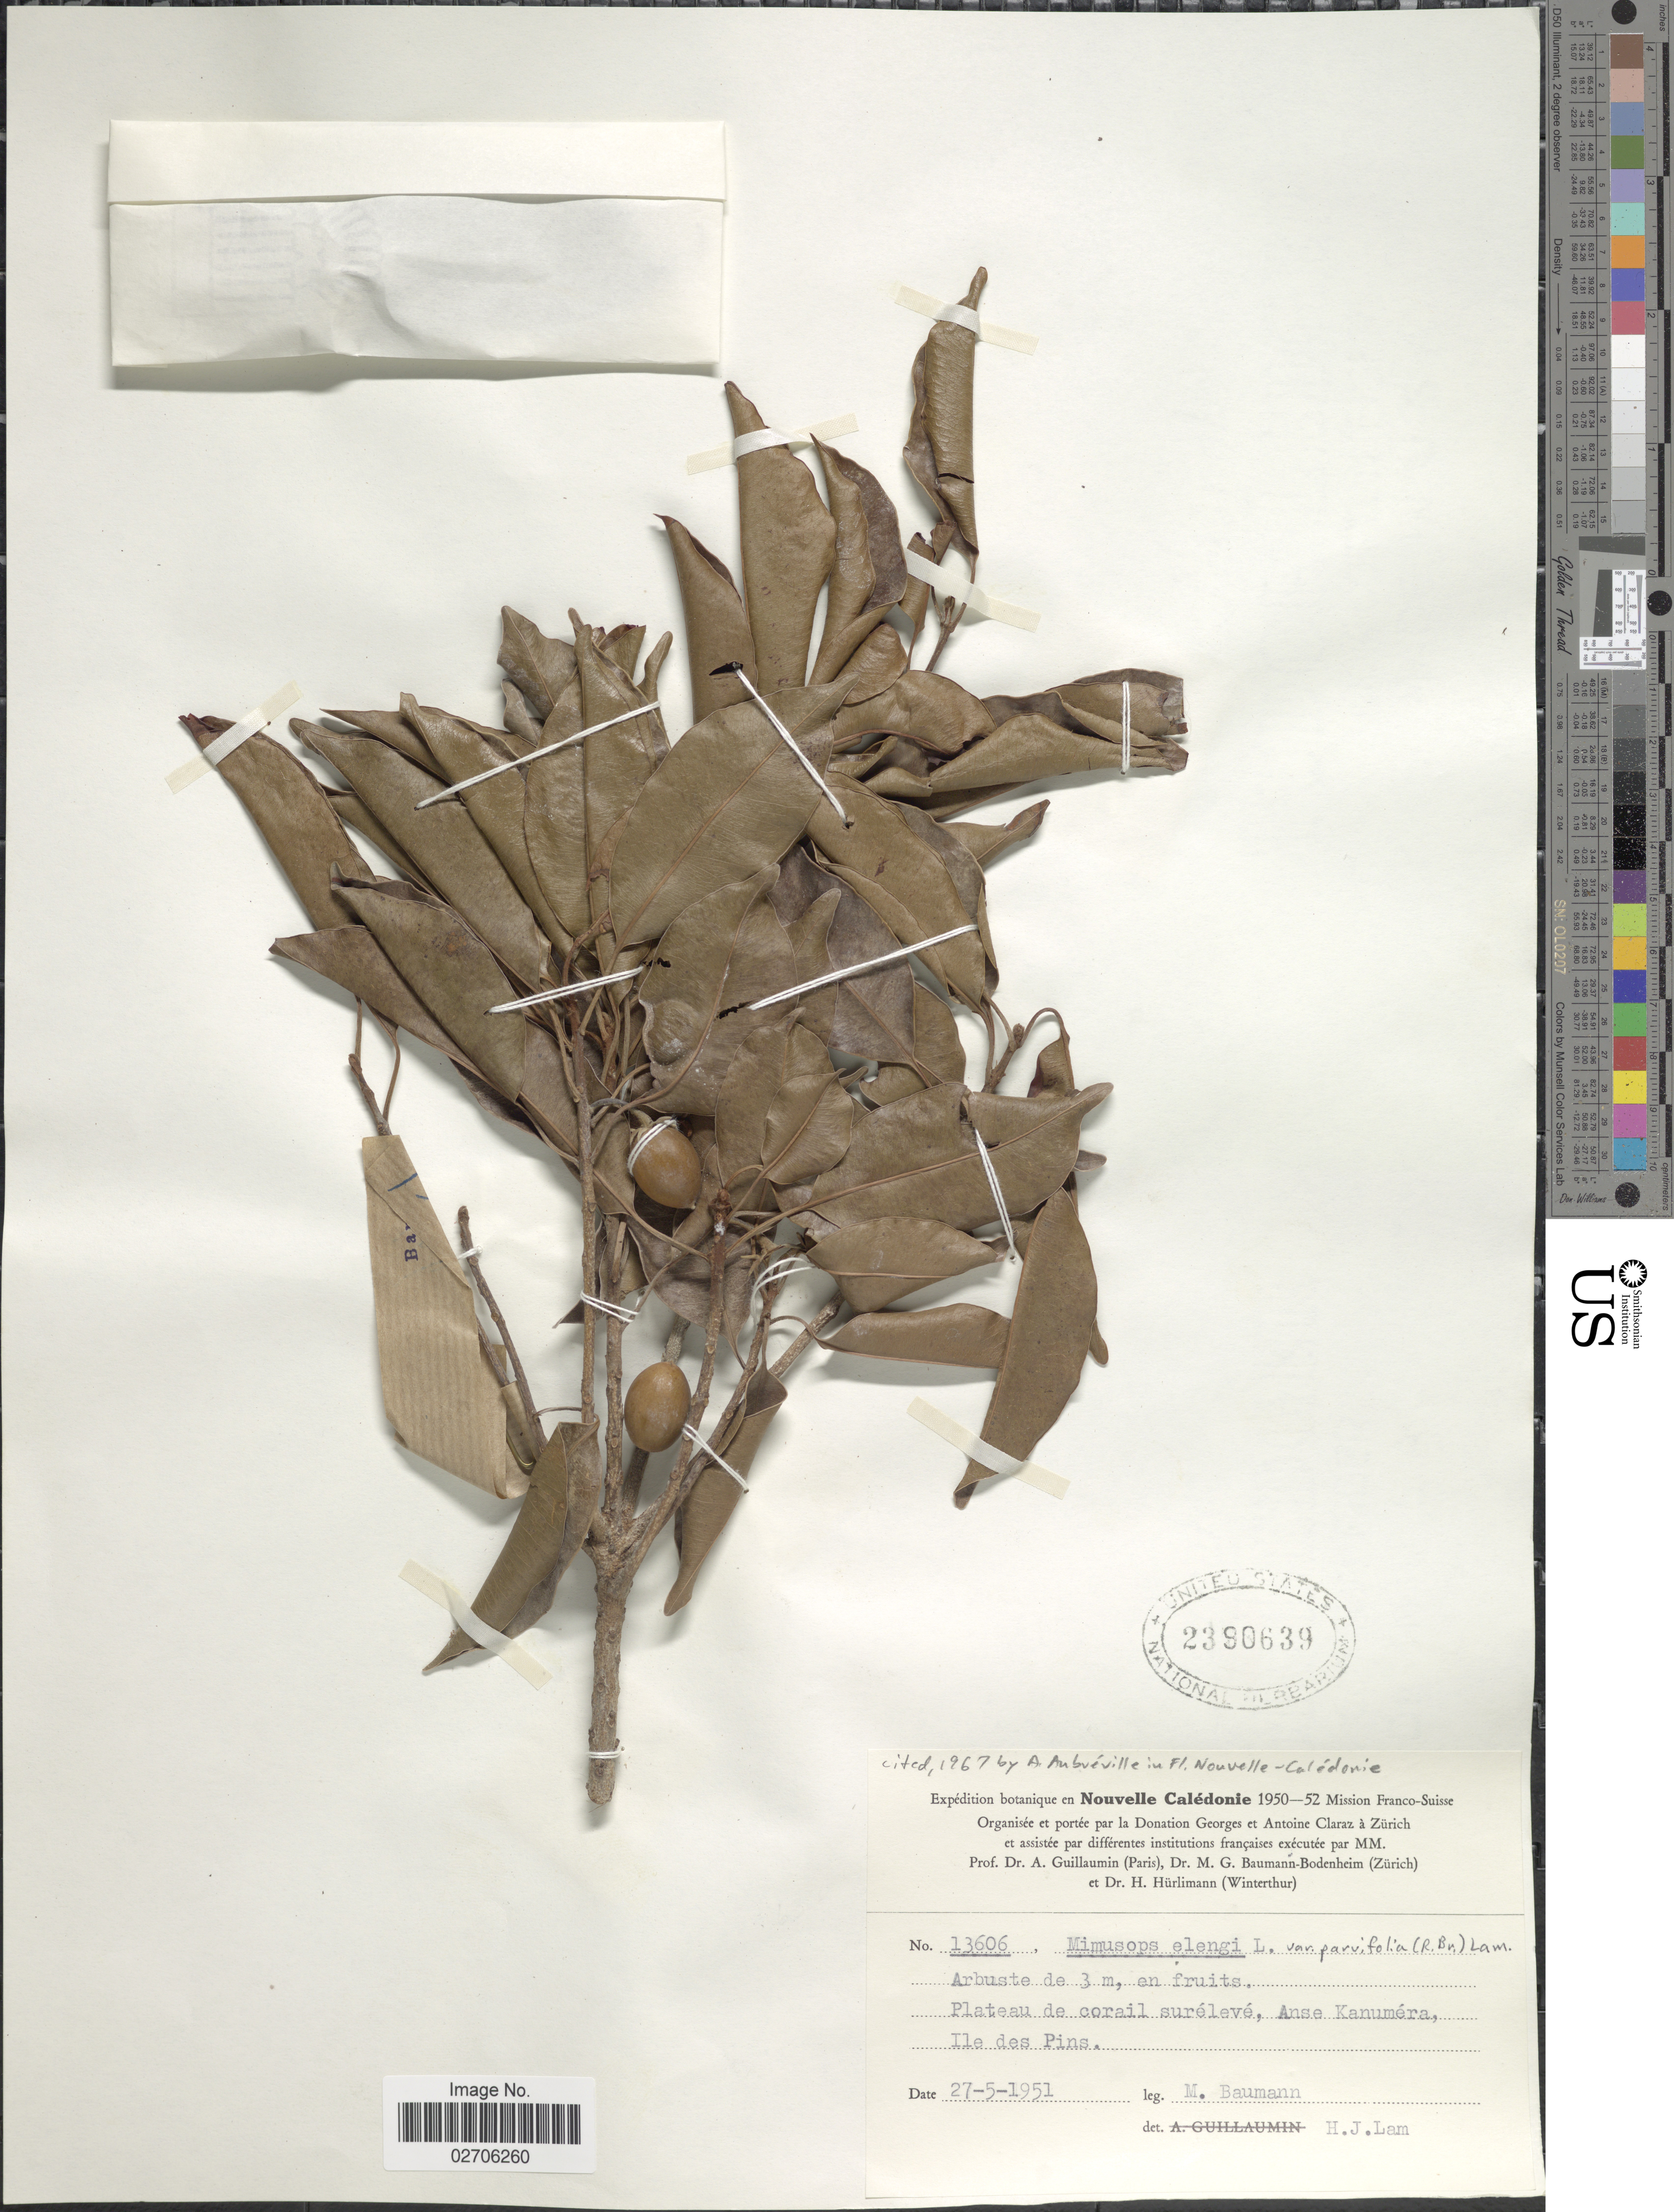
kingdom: Plantae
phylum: Tracheophyta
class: Magnoliopsida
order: Ericales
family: Sapotaceae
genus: Mimusops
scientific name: Mimusops elengi var. parvifolia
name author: (R. Br.) H.J. Lam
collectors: M. G. Baumann-Bodenheim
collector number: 13606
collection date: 1951-05-27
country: New Caledonia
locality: Plateau de corail surélevé, Anse Kanuméra, Ile des Pins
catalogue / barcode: US 2390639